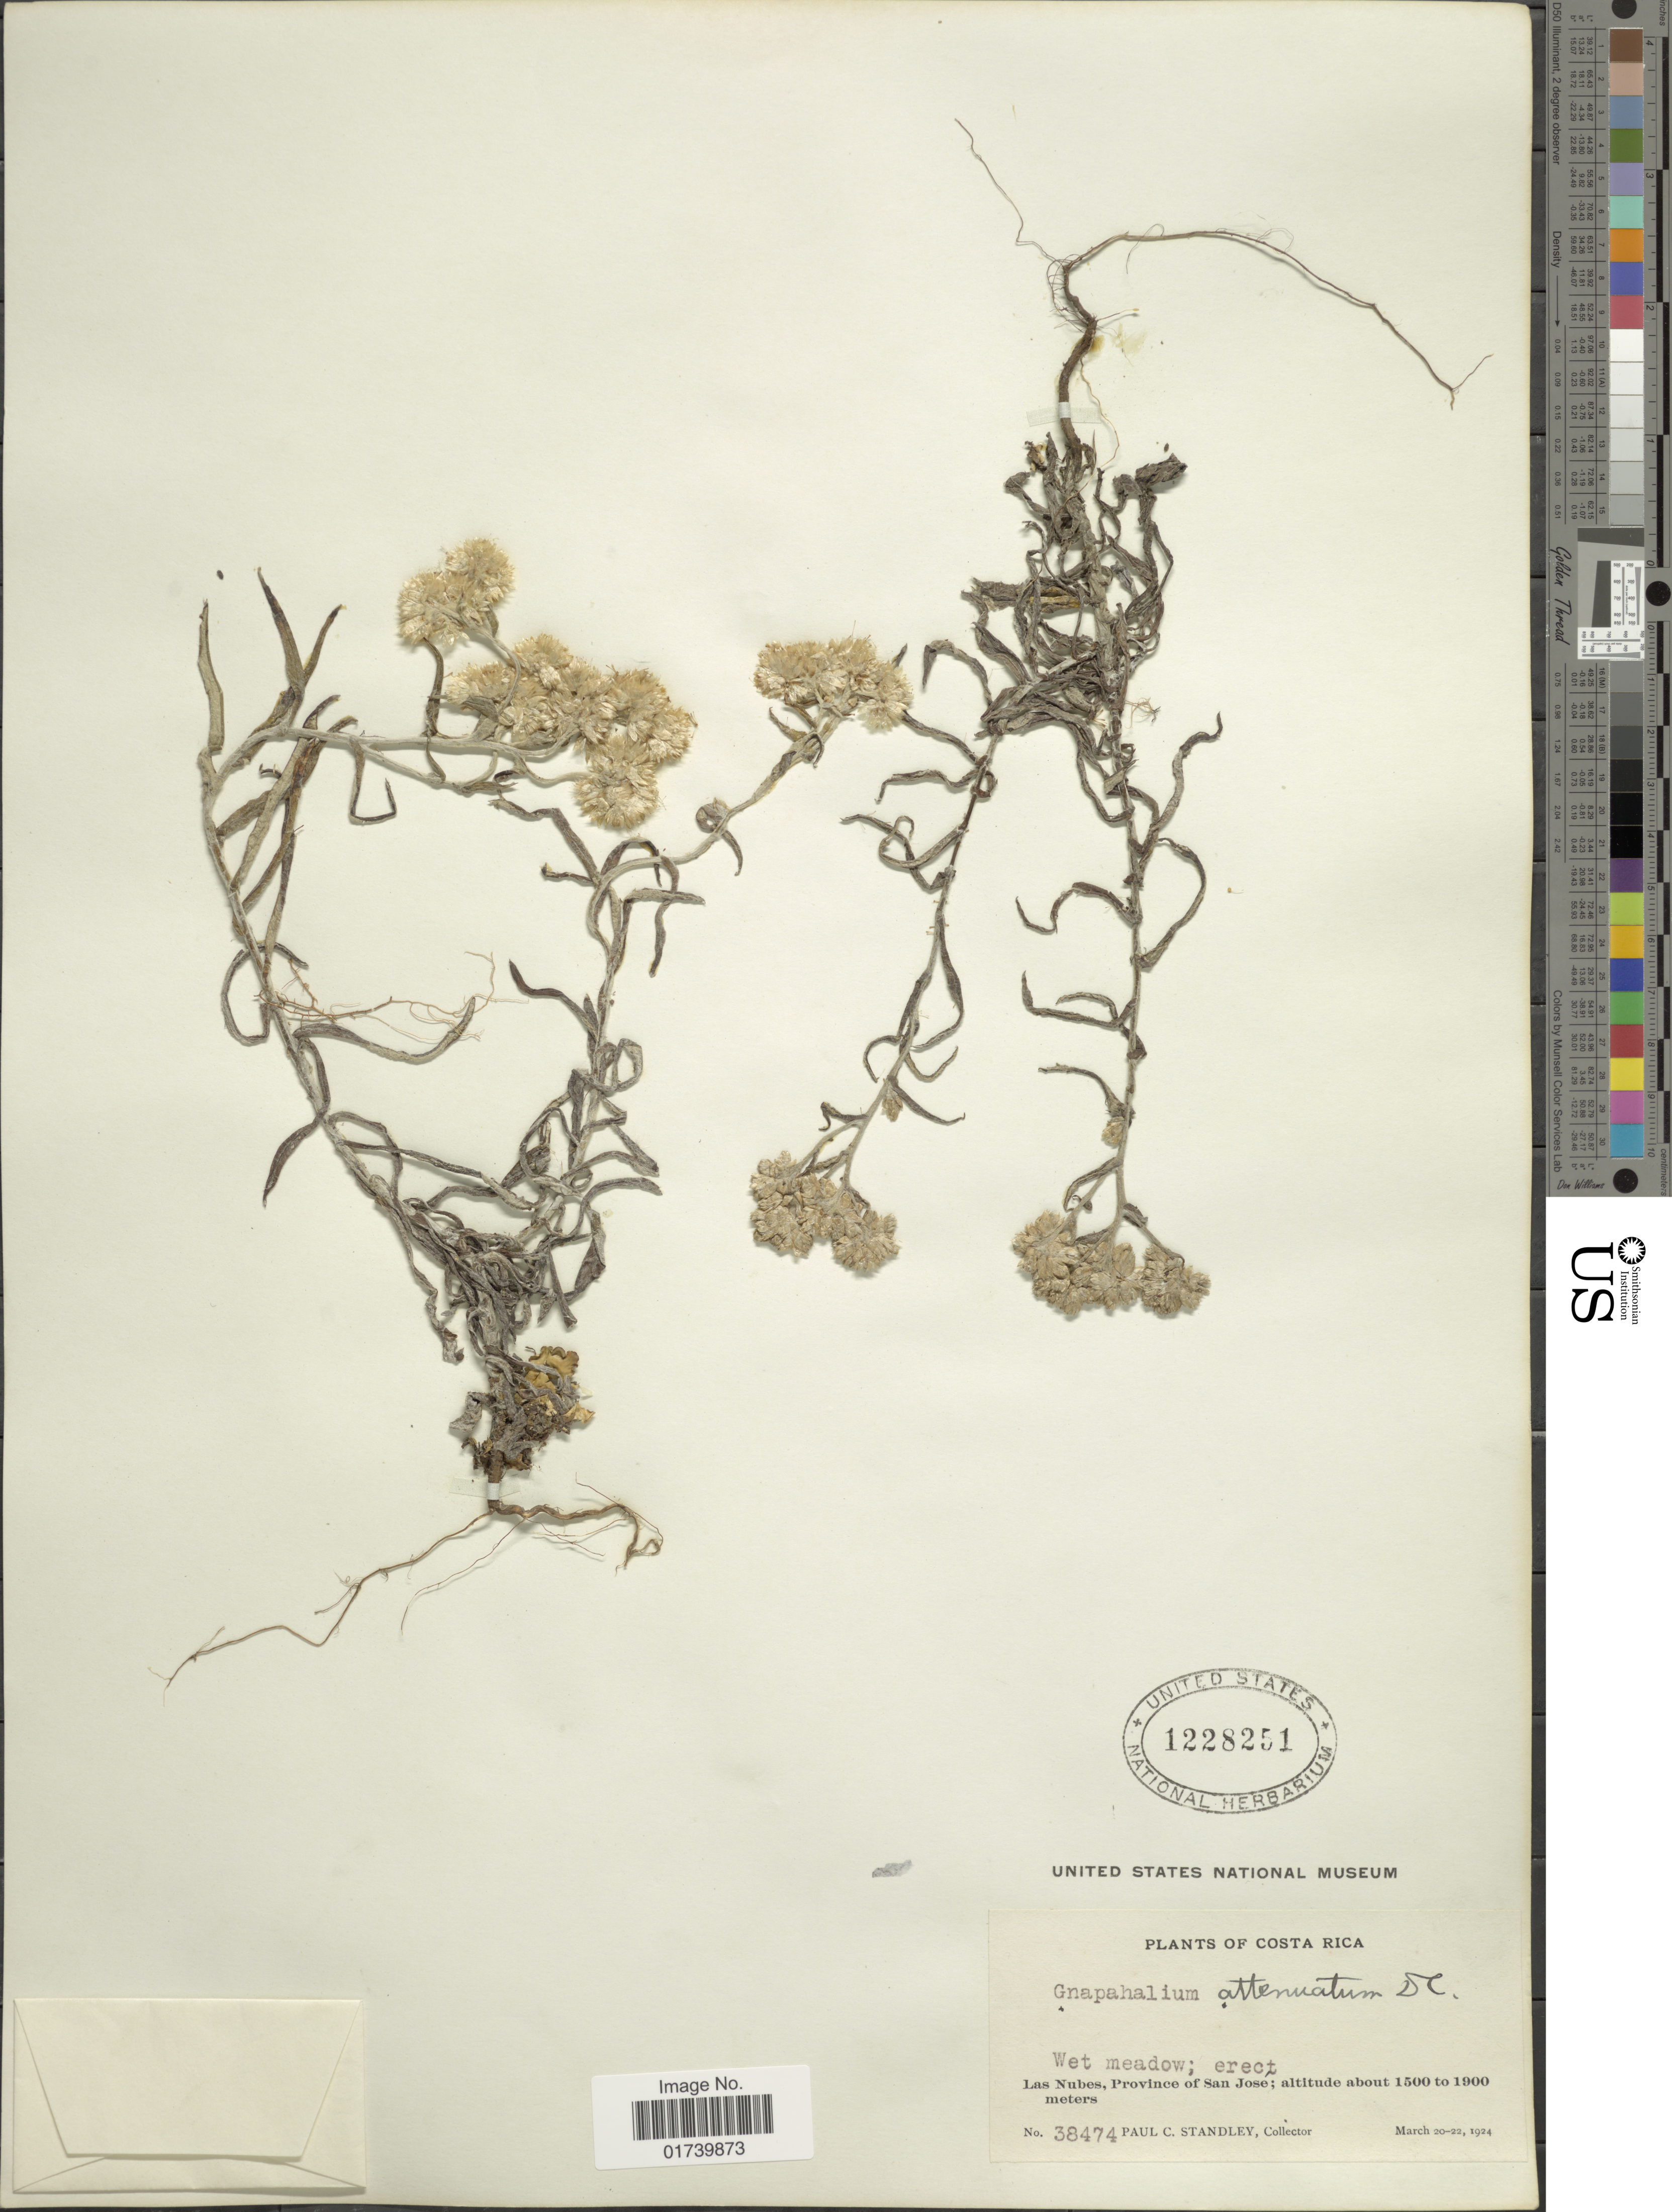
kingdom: Plantae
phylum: Tracheophyta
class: Magnoliopsida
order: Asterales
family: Asteraceae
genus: Pseudognaphalium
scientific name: Pseudognaphalium pruskii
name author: G.L. Nesom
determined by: Nesom, Guy L.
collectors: P. C. Standley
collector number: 38474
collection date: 1924-03-20/1924-03-22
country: Costa Rica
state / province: San José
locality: Las Nubes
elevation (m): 1500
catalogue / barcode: US 1228251